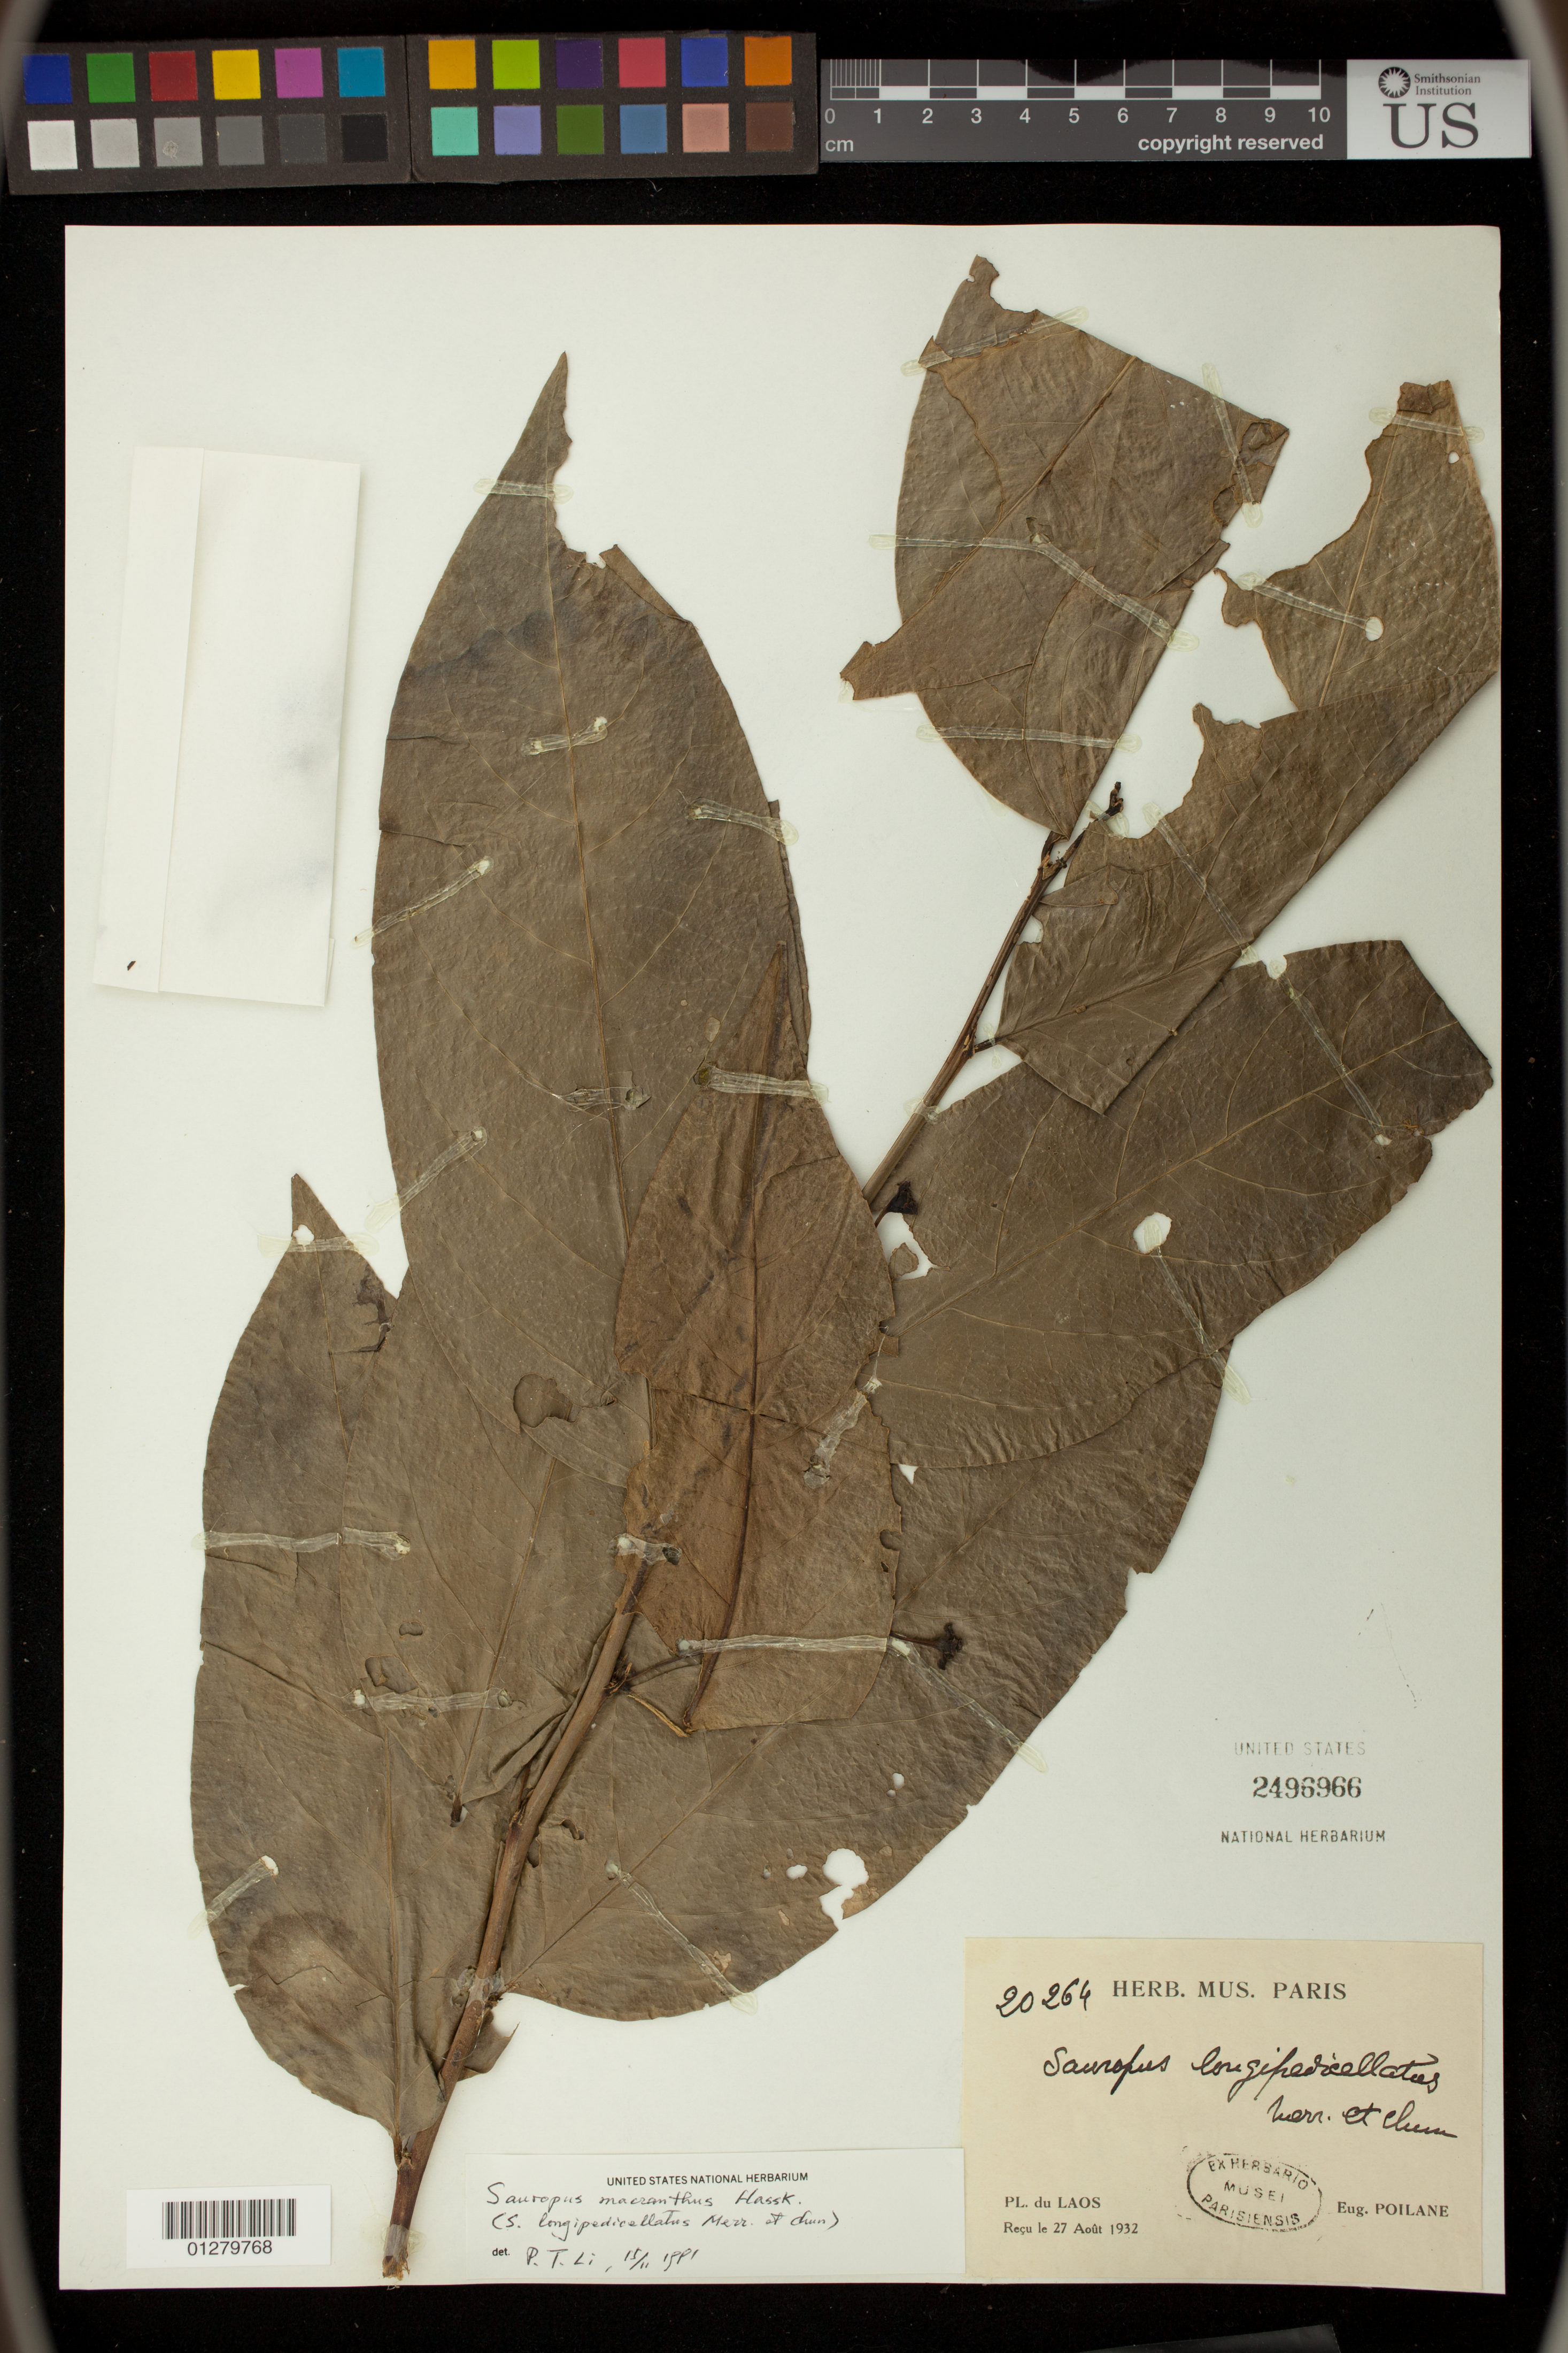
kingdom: Plantae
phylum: Tracheophyta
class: Magnoliopsida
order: Malpighiales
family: Phyllanthaceae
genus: Sauropus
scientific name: Sauropus macranthus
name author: Hassk.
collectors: E. Poilane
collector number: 20264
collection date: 1932-08-27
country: Laos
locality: PL. du Laos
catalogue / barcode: US 2496966